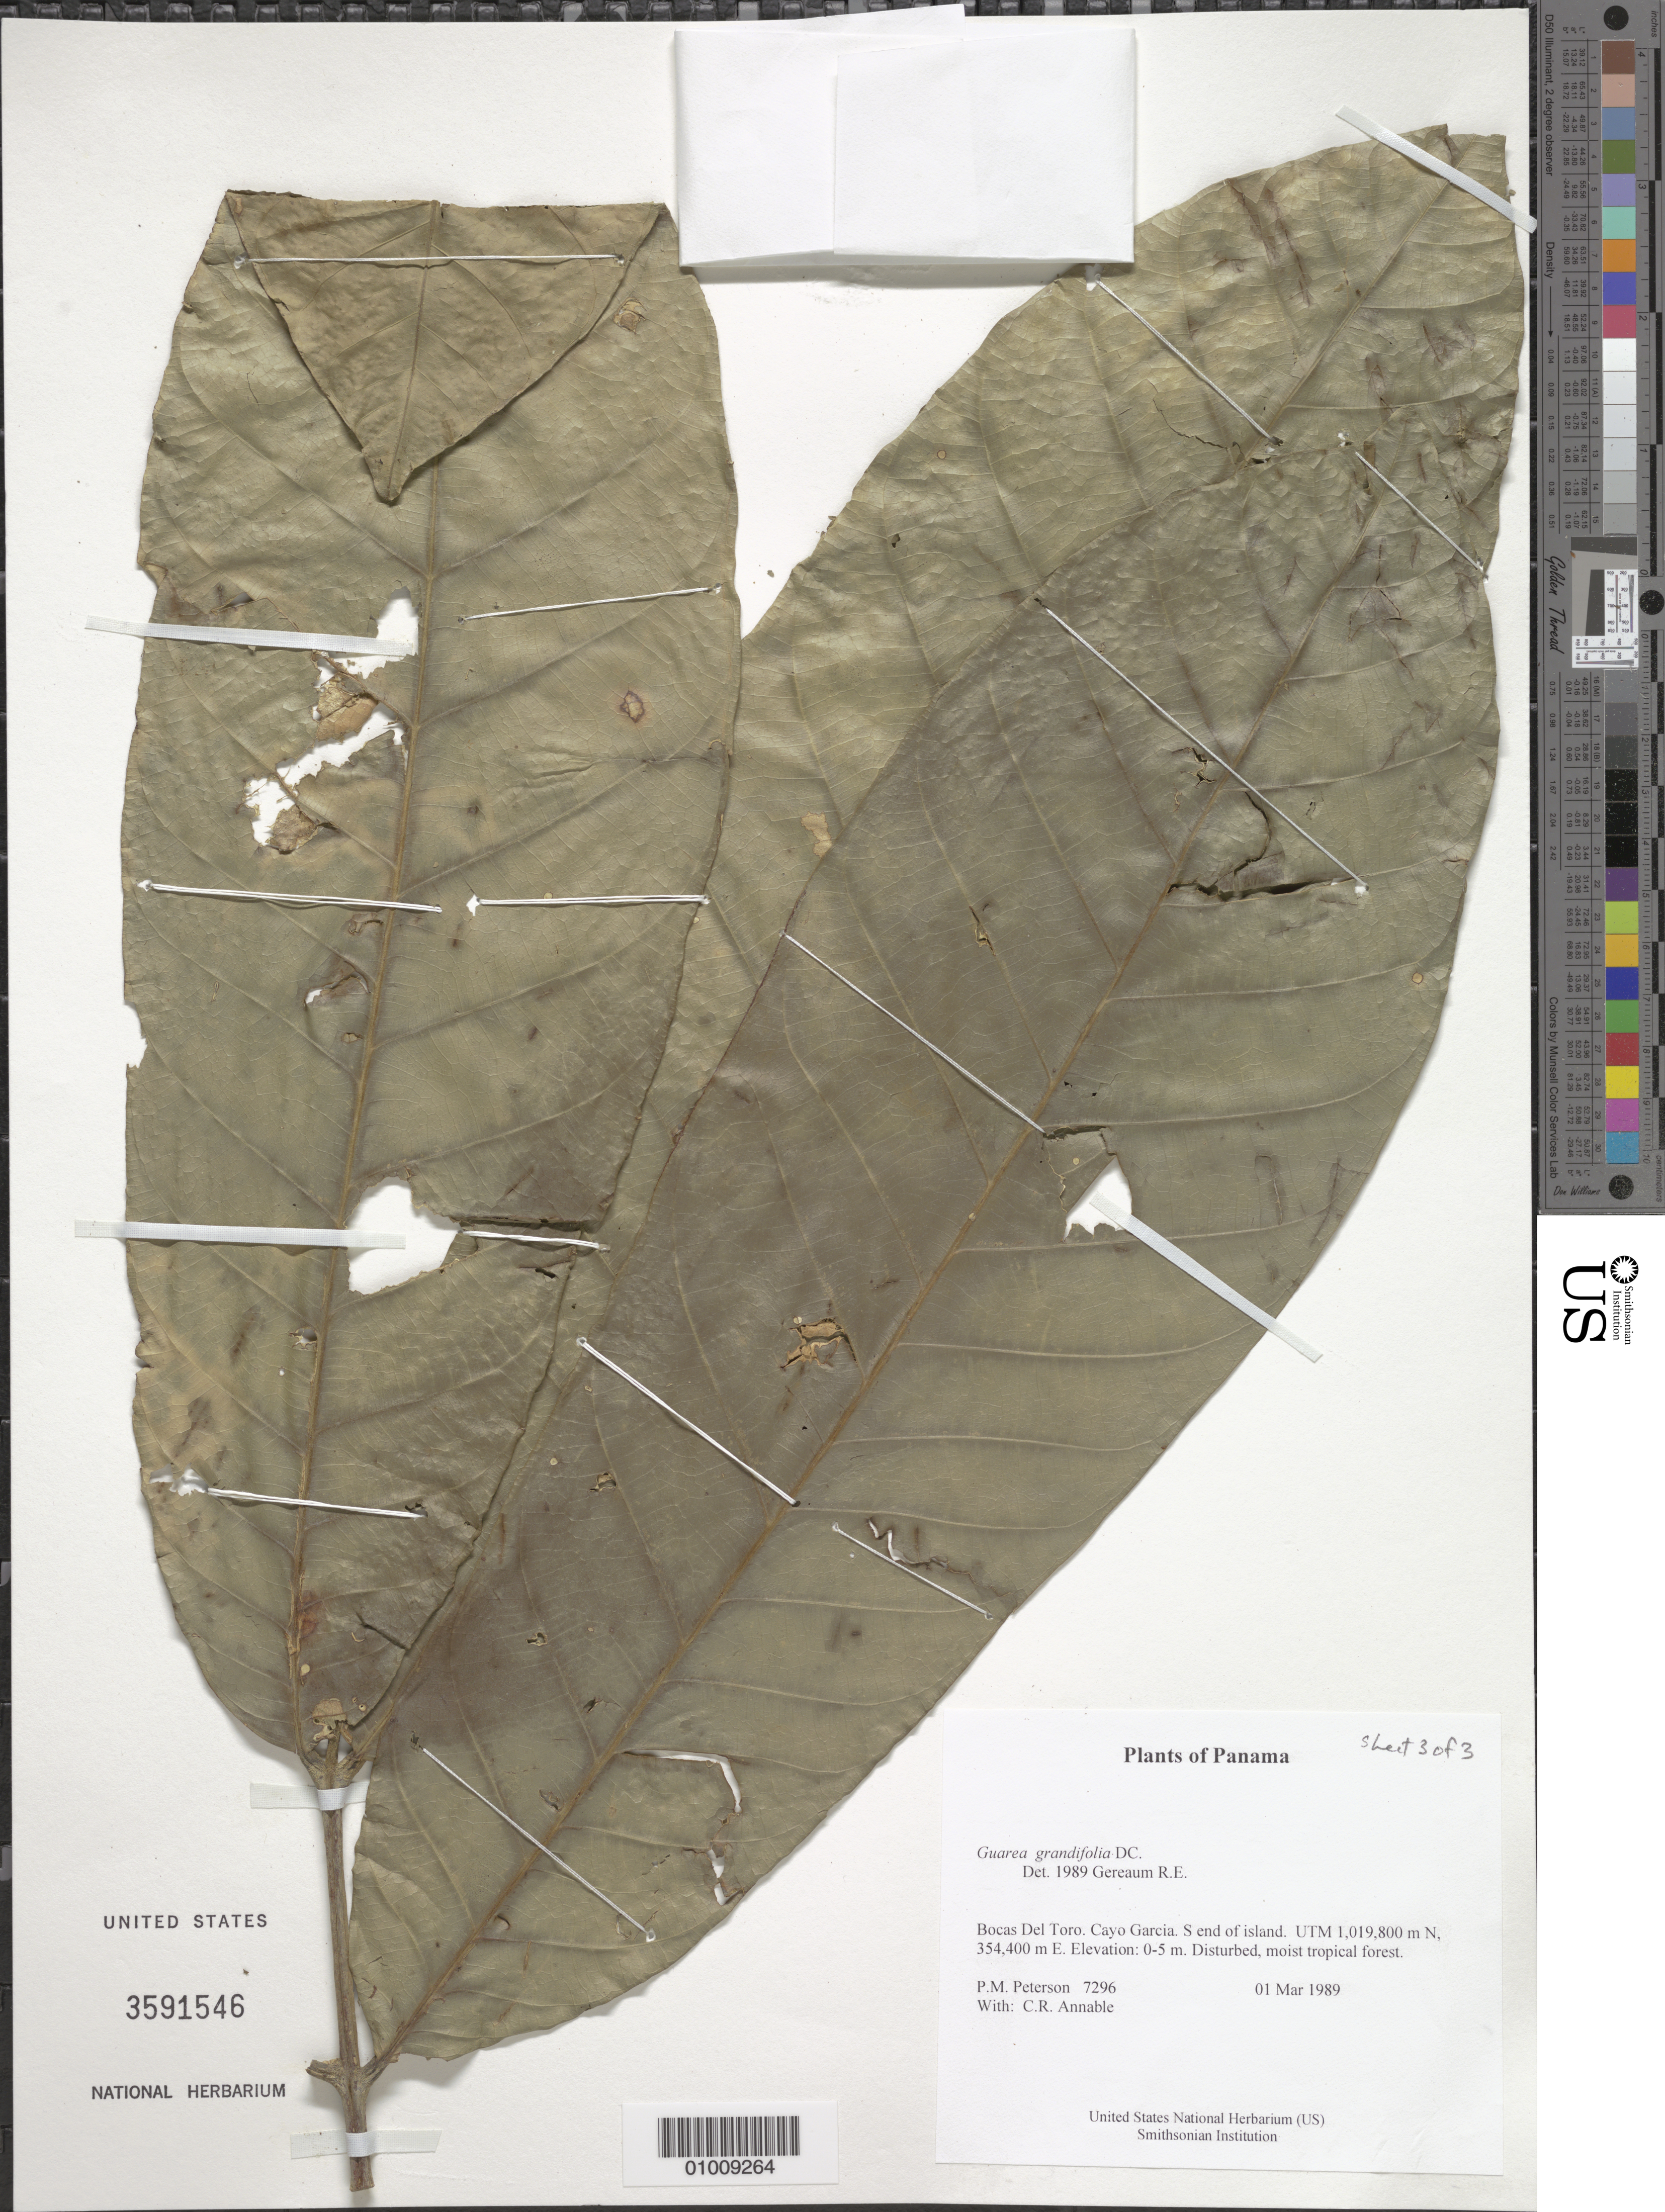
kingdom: Plantae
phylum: Tracheophyta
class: Magnoliopsida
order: Sapindales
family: Meliaceae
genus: Guarea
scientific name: Guarea grandifolia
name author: DC.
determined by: Gereau, R. E.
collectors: P. M. Peterson & C. R. Annable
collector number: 07296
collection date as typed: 01 Mar 1989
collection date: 1989-03-01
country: Panama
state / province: Bocas del Toro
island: Cayo Garcia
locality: S end of island. UTM 1,019,800 m N, 354,400 m E.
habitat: Disturbed, moist tropical forest.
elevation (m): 0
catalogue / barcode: US 3261546